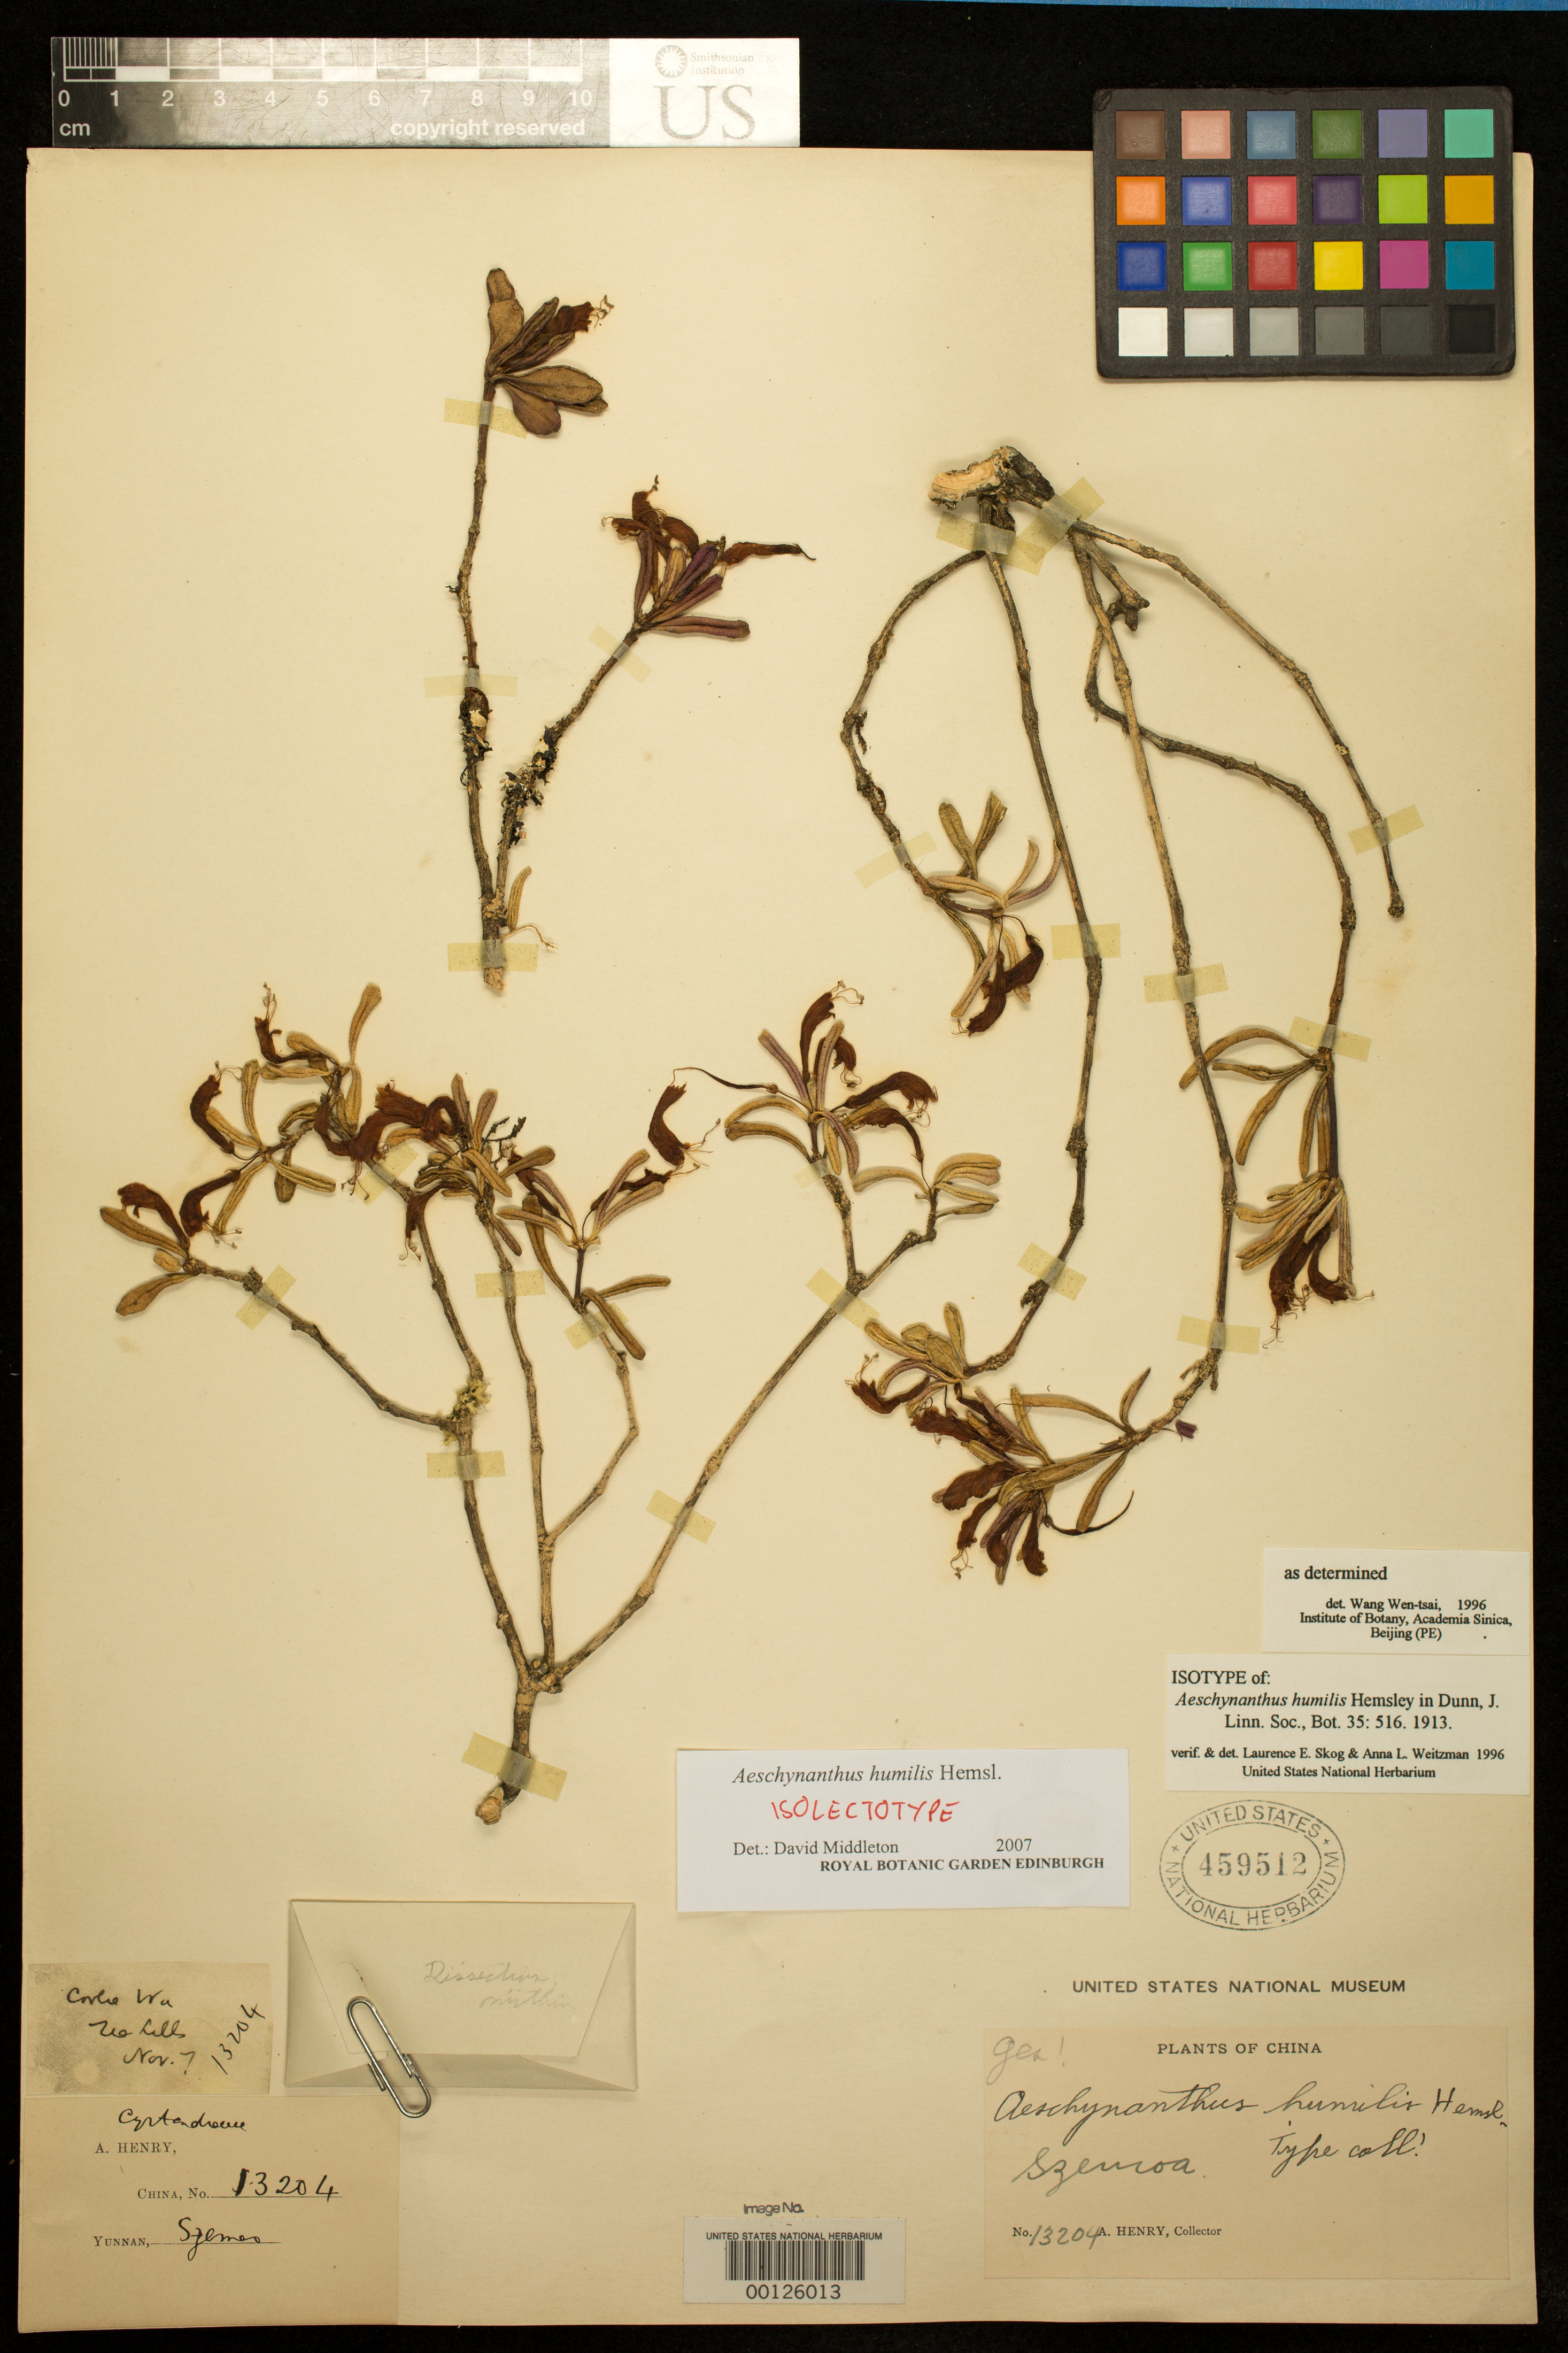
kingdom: Plantae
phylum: Tracheophyta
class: Magnoliopsida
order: Lamiales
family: Gesneriaceae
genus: Aeschynanthus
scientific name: Aeschynanthus humilis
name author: Hemsl.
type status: Isolectotype; Type Collection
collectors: A. Henry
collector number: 13204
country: China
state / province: Yunnan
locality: Szemao.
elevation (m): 1676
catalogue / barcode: US 459512